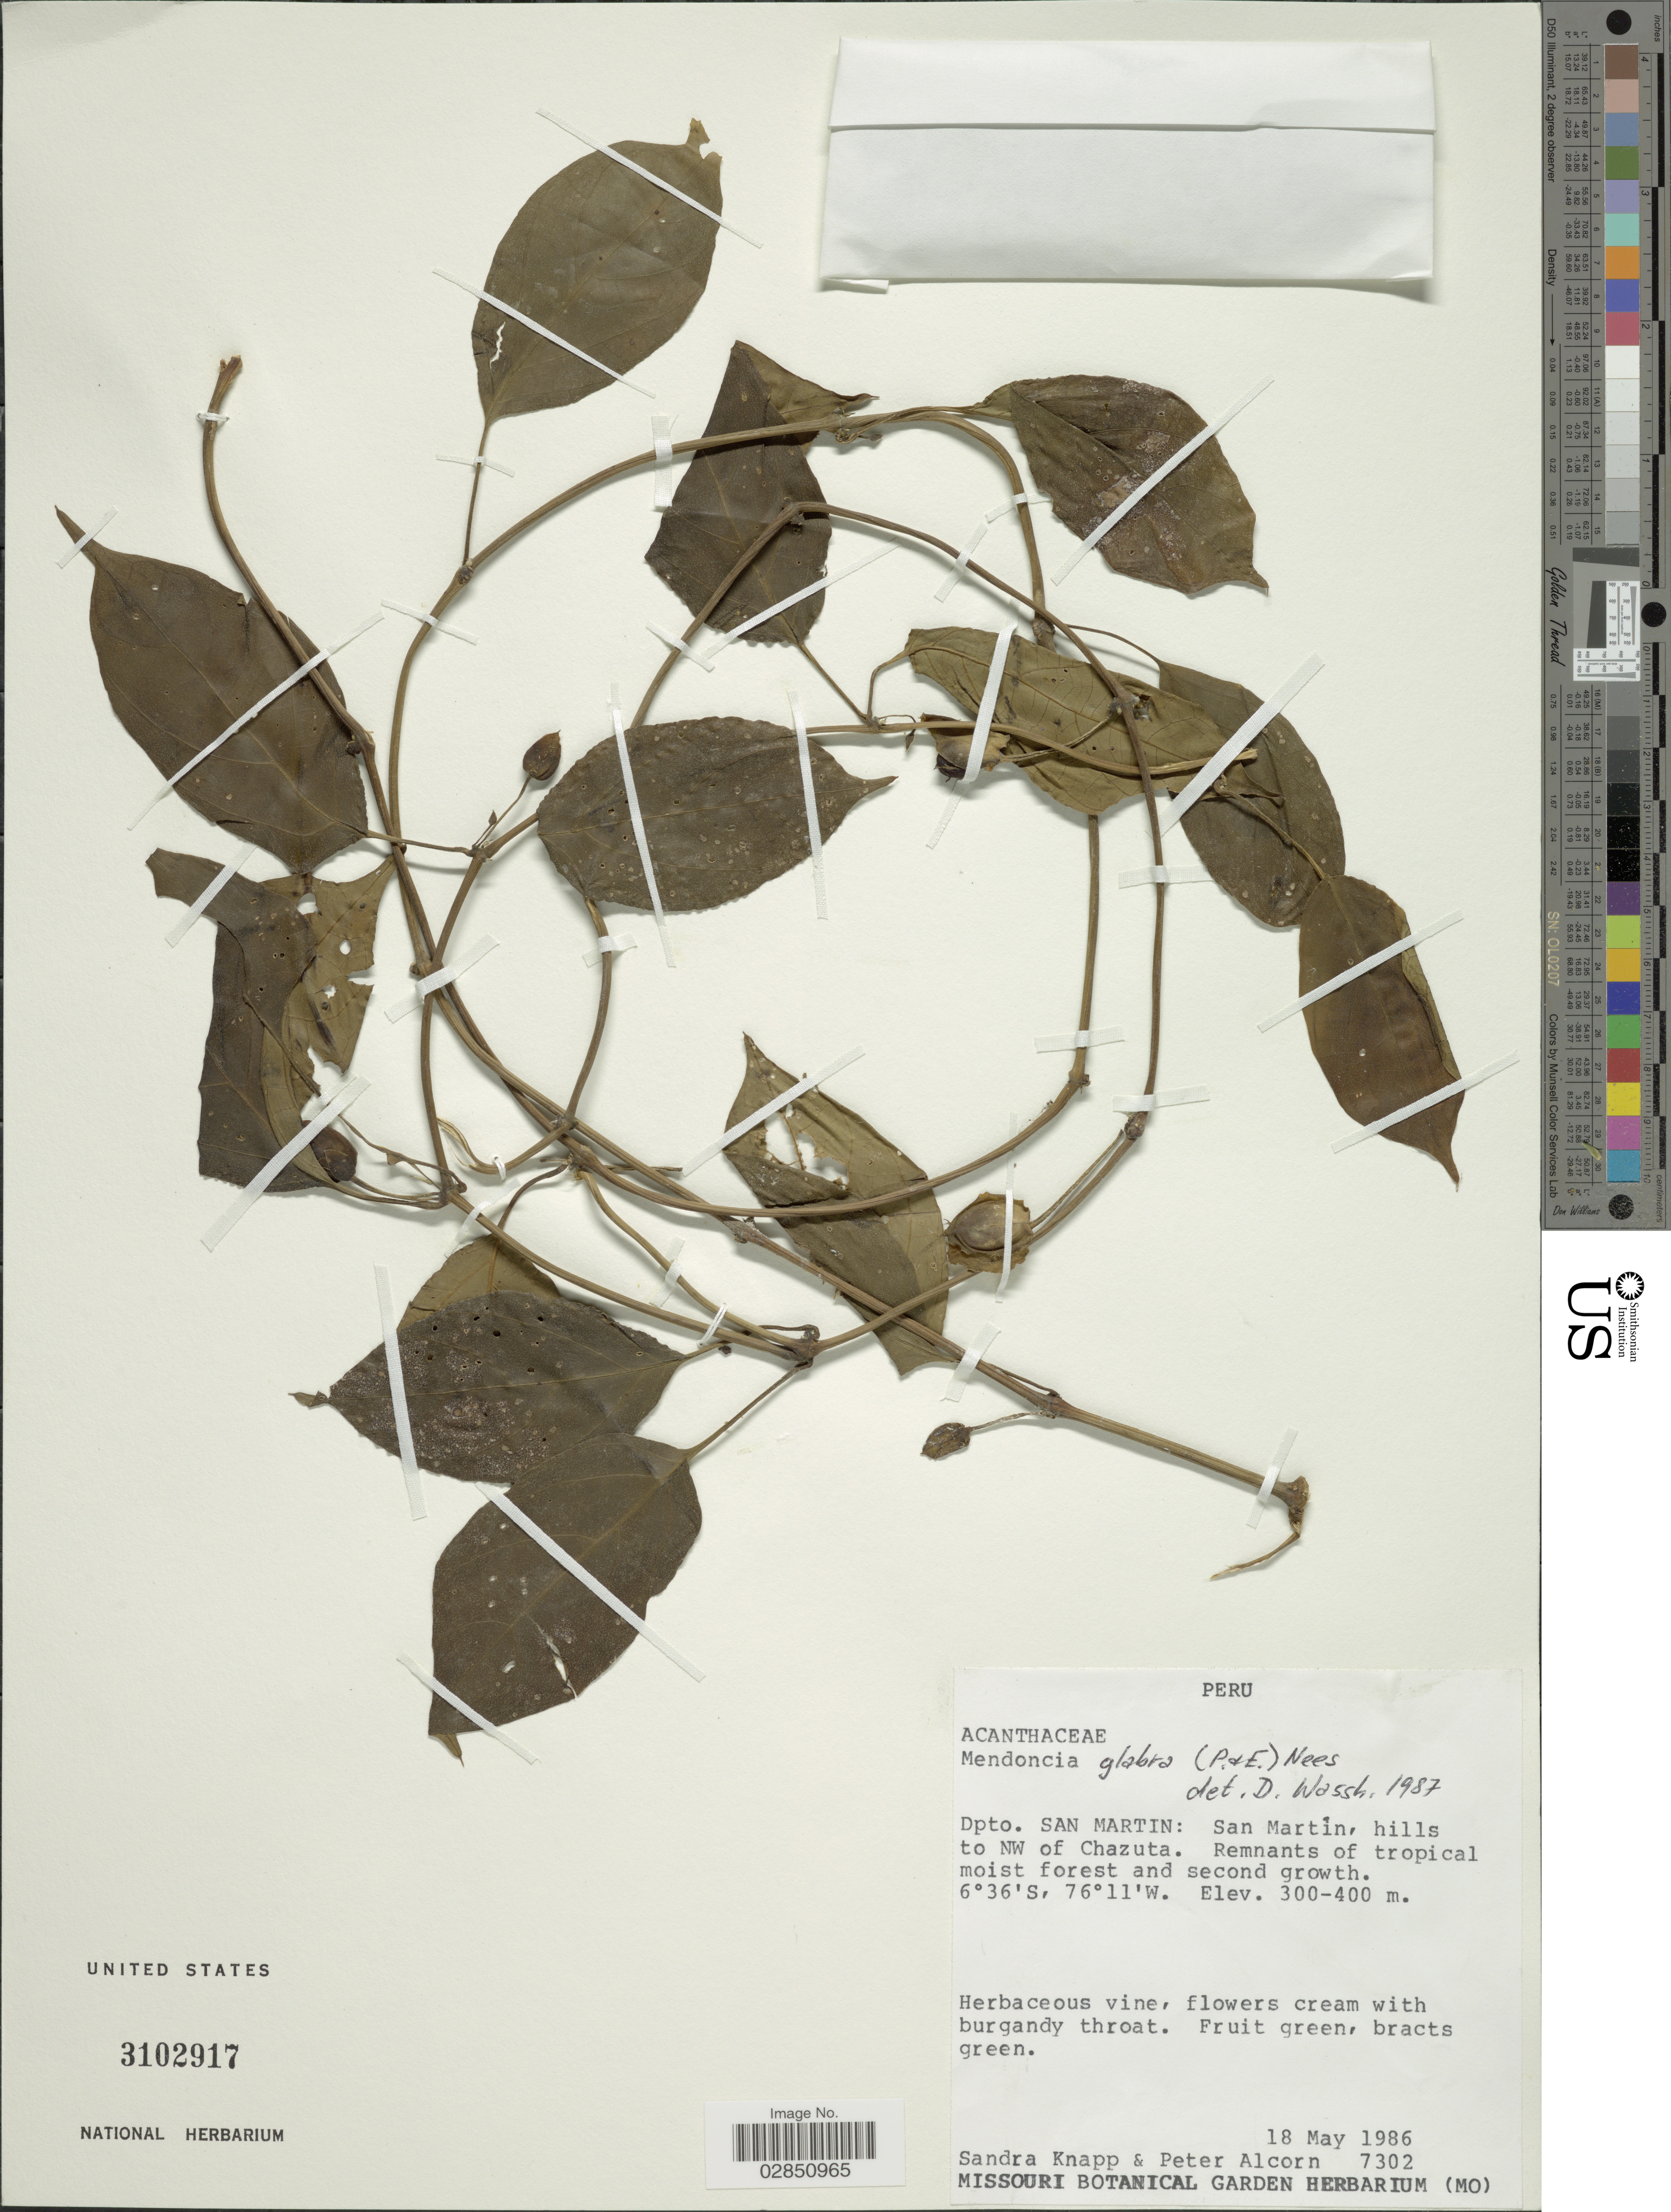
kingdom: Plantae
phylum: Tracheophyta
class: Magnoliopsida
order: Lamiales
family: Acanthaceae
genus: Mendoncia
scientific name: Mendoncia glabra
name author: (Poepp. & Endl.) Nees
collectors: S. Knapp & P. Alcorn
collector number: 7302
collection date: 1986-05-18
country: Peru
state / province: San Martín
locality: Dpto. San Martin, San Martín, hills to NW of Chazuta.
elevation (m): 300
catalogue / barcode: US 3102917